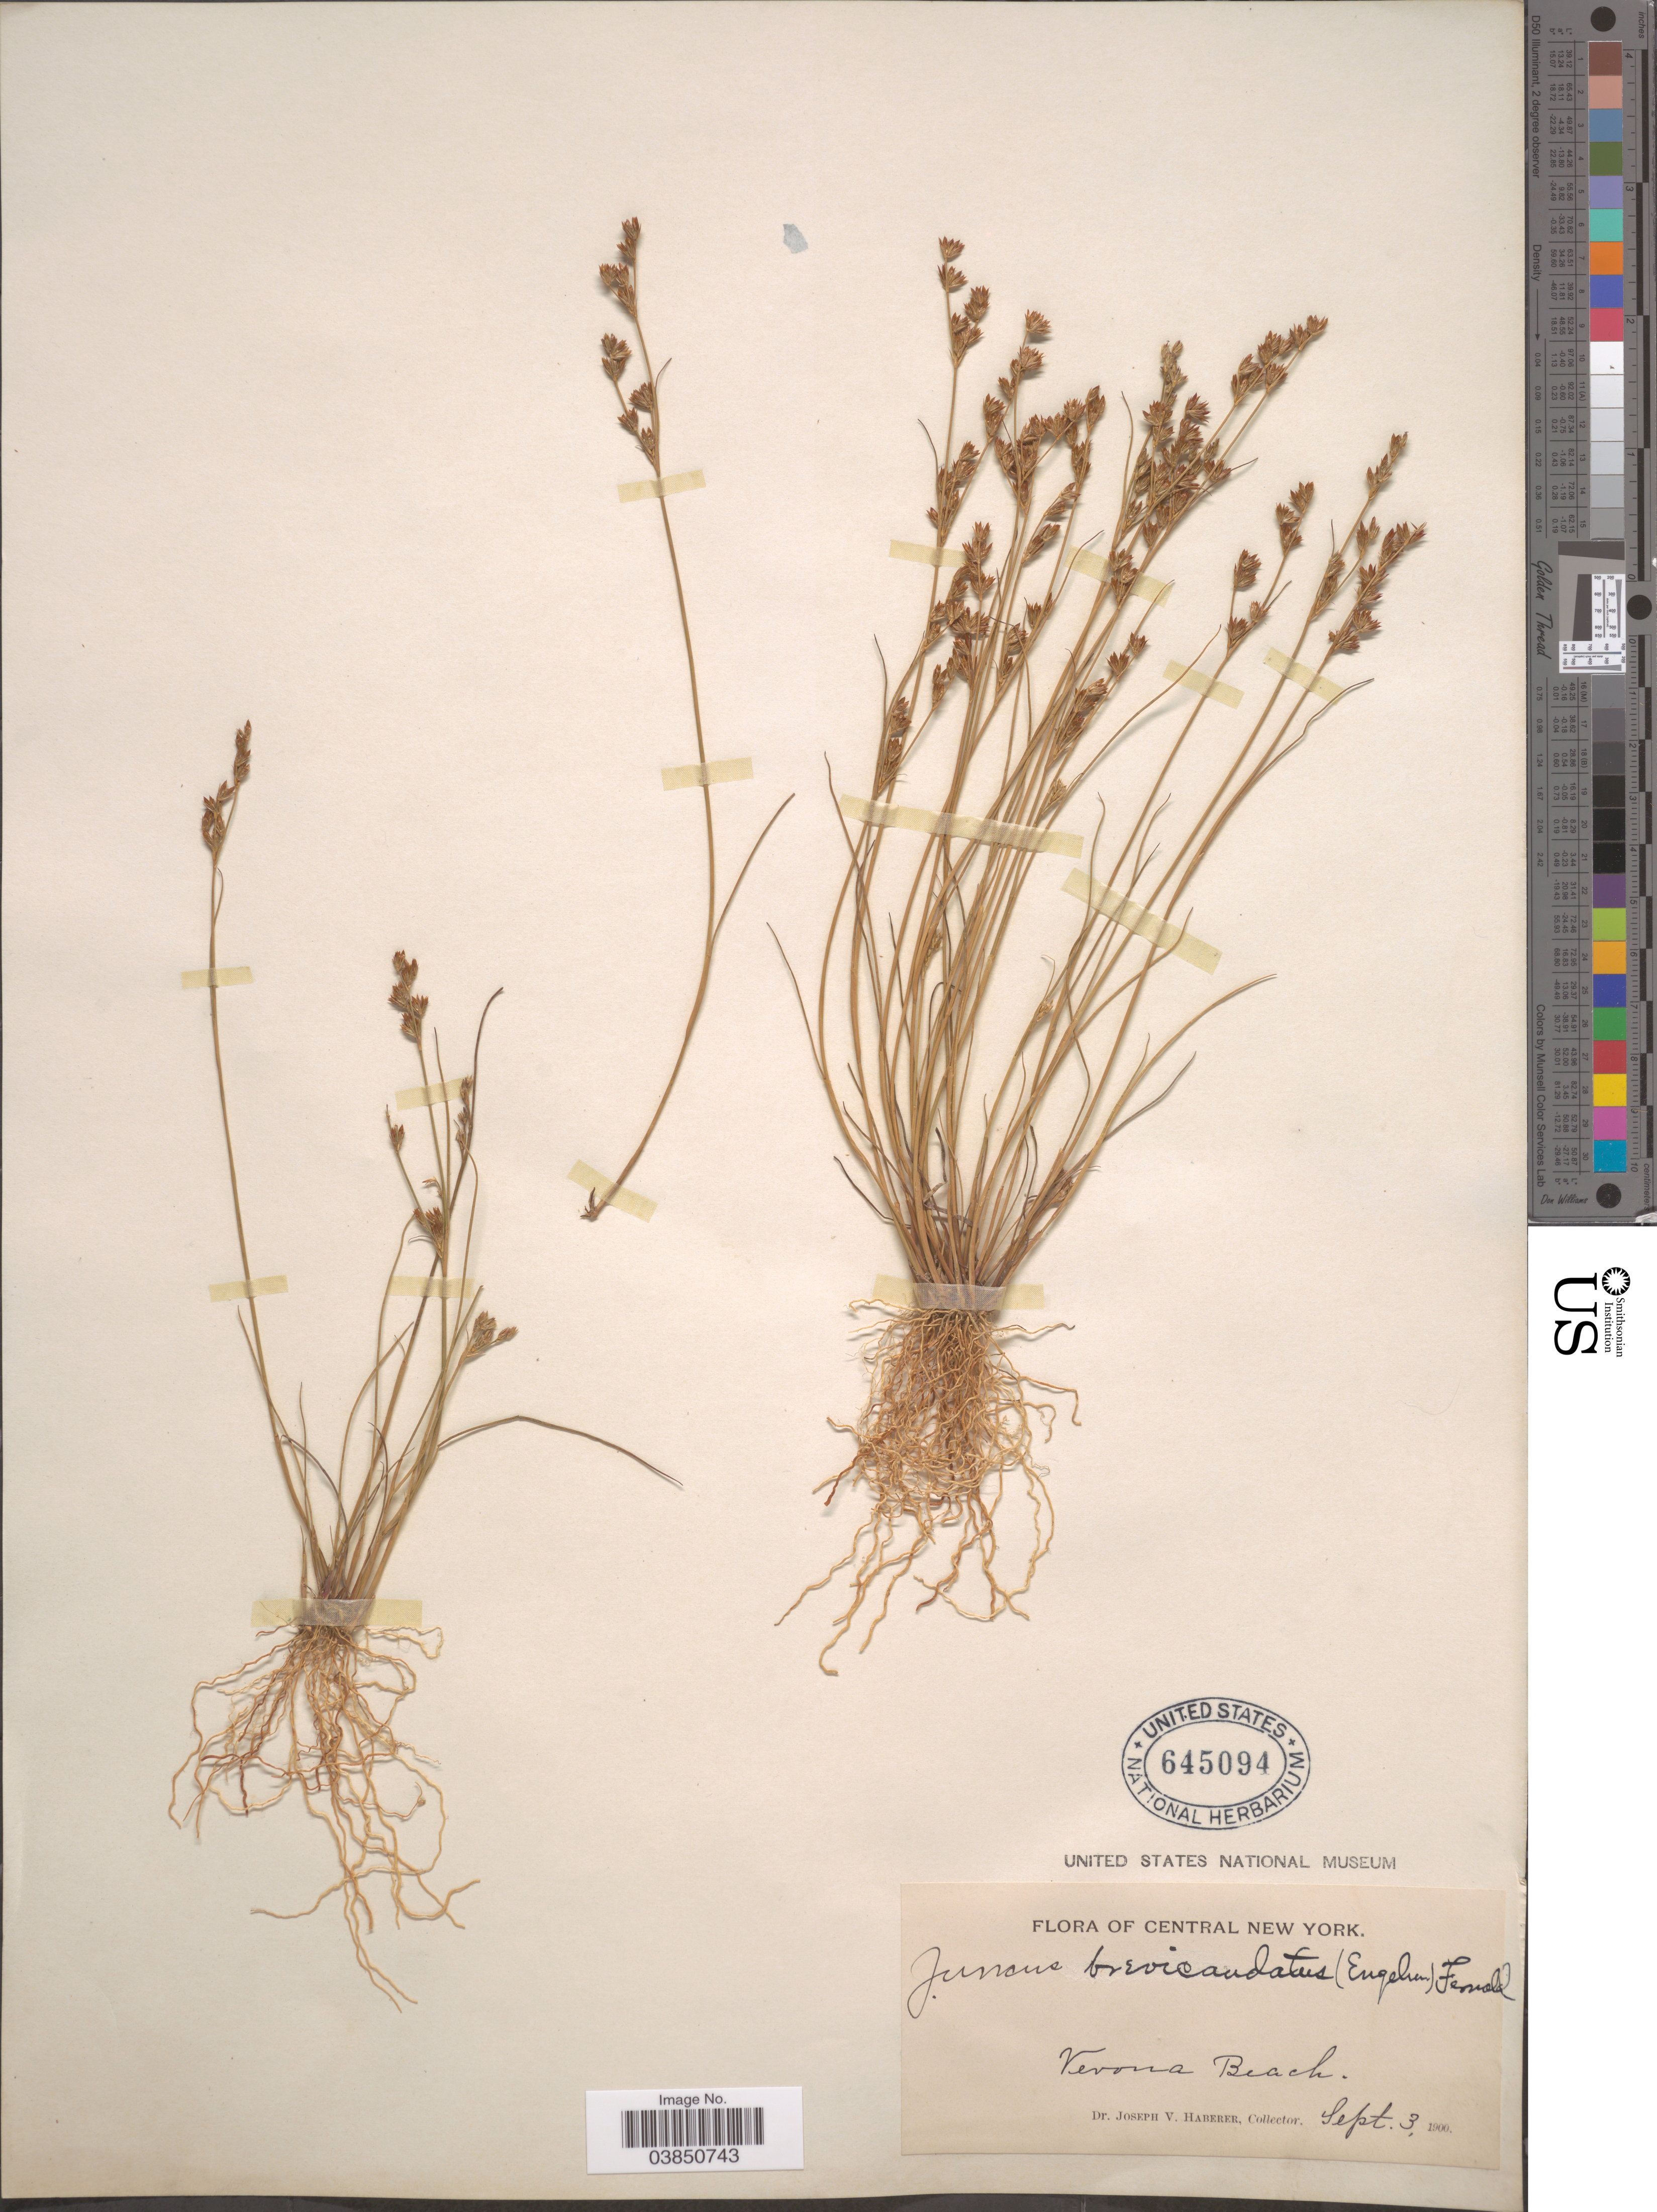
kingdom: Plantae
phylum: Tracheophyta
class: Liliopsida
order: Poales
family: Juncaceae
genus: Juncus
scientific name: Juncus brevicaudatus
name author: (Engelm.) Fernald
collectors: J. V. Haberer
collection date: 1900-09-03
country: United States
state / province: New York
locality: Central New York. Verona Beach.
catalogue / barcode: US 645094